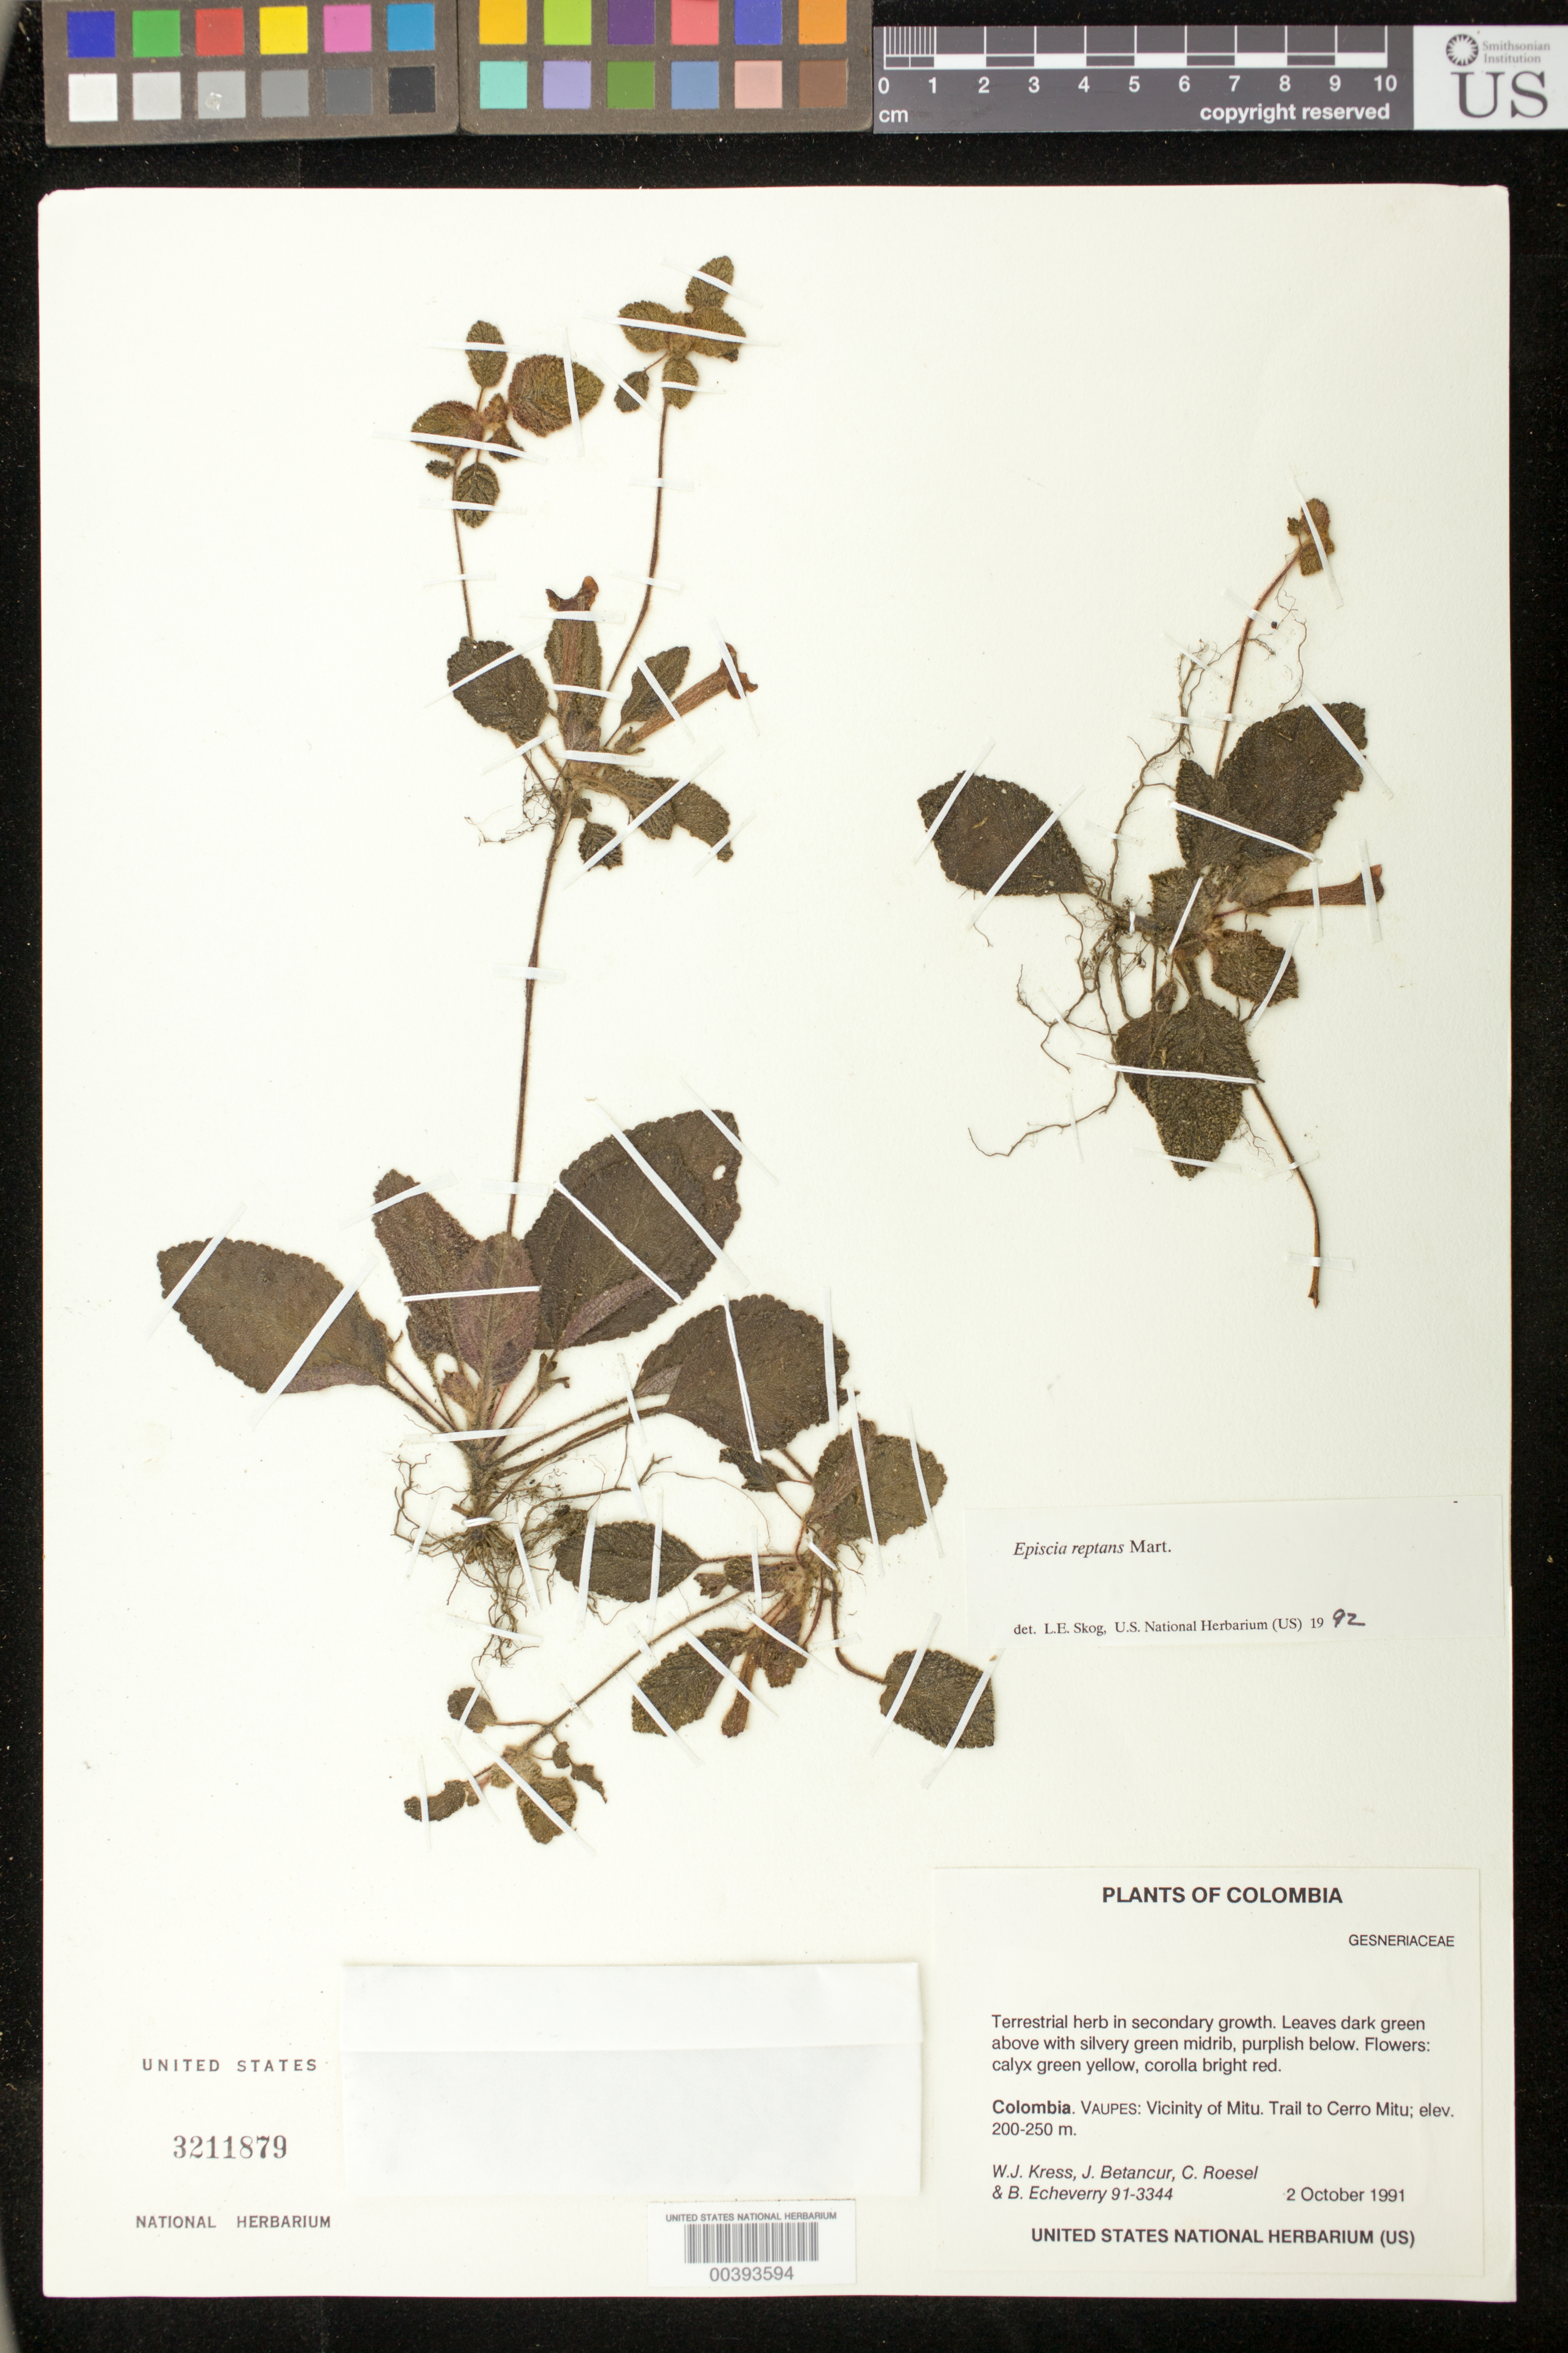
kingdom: Plantae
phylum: Tracheophyta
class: Magnoliopsida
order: Lamiales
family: Gesneriaceae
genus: Episcia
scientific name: Episcia reptans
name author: Mart.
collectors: W. J. Kress, J. C. Betancur, C. S. Roesel & B. Echeverry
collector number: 91- 3344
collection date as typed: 02 Oct 1991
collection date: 1991-10-02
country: Colombia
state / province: Vaupés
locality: Mitu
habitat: Caatinga forest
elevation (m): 200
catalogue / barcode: US 311879